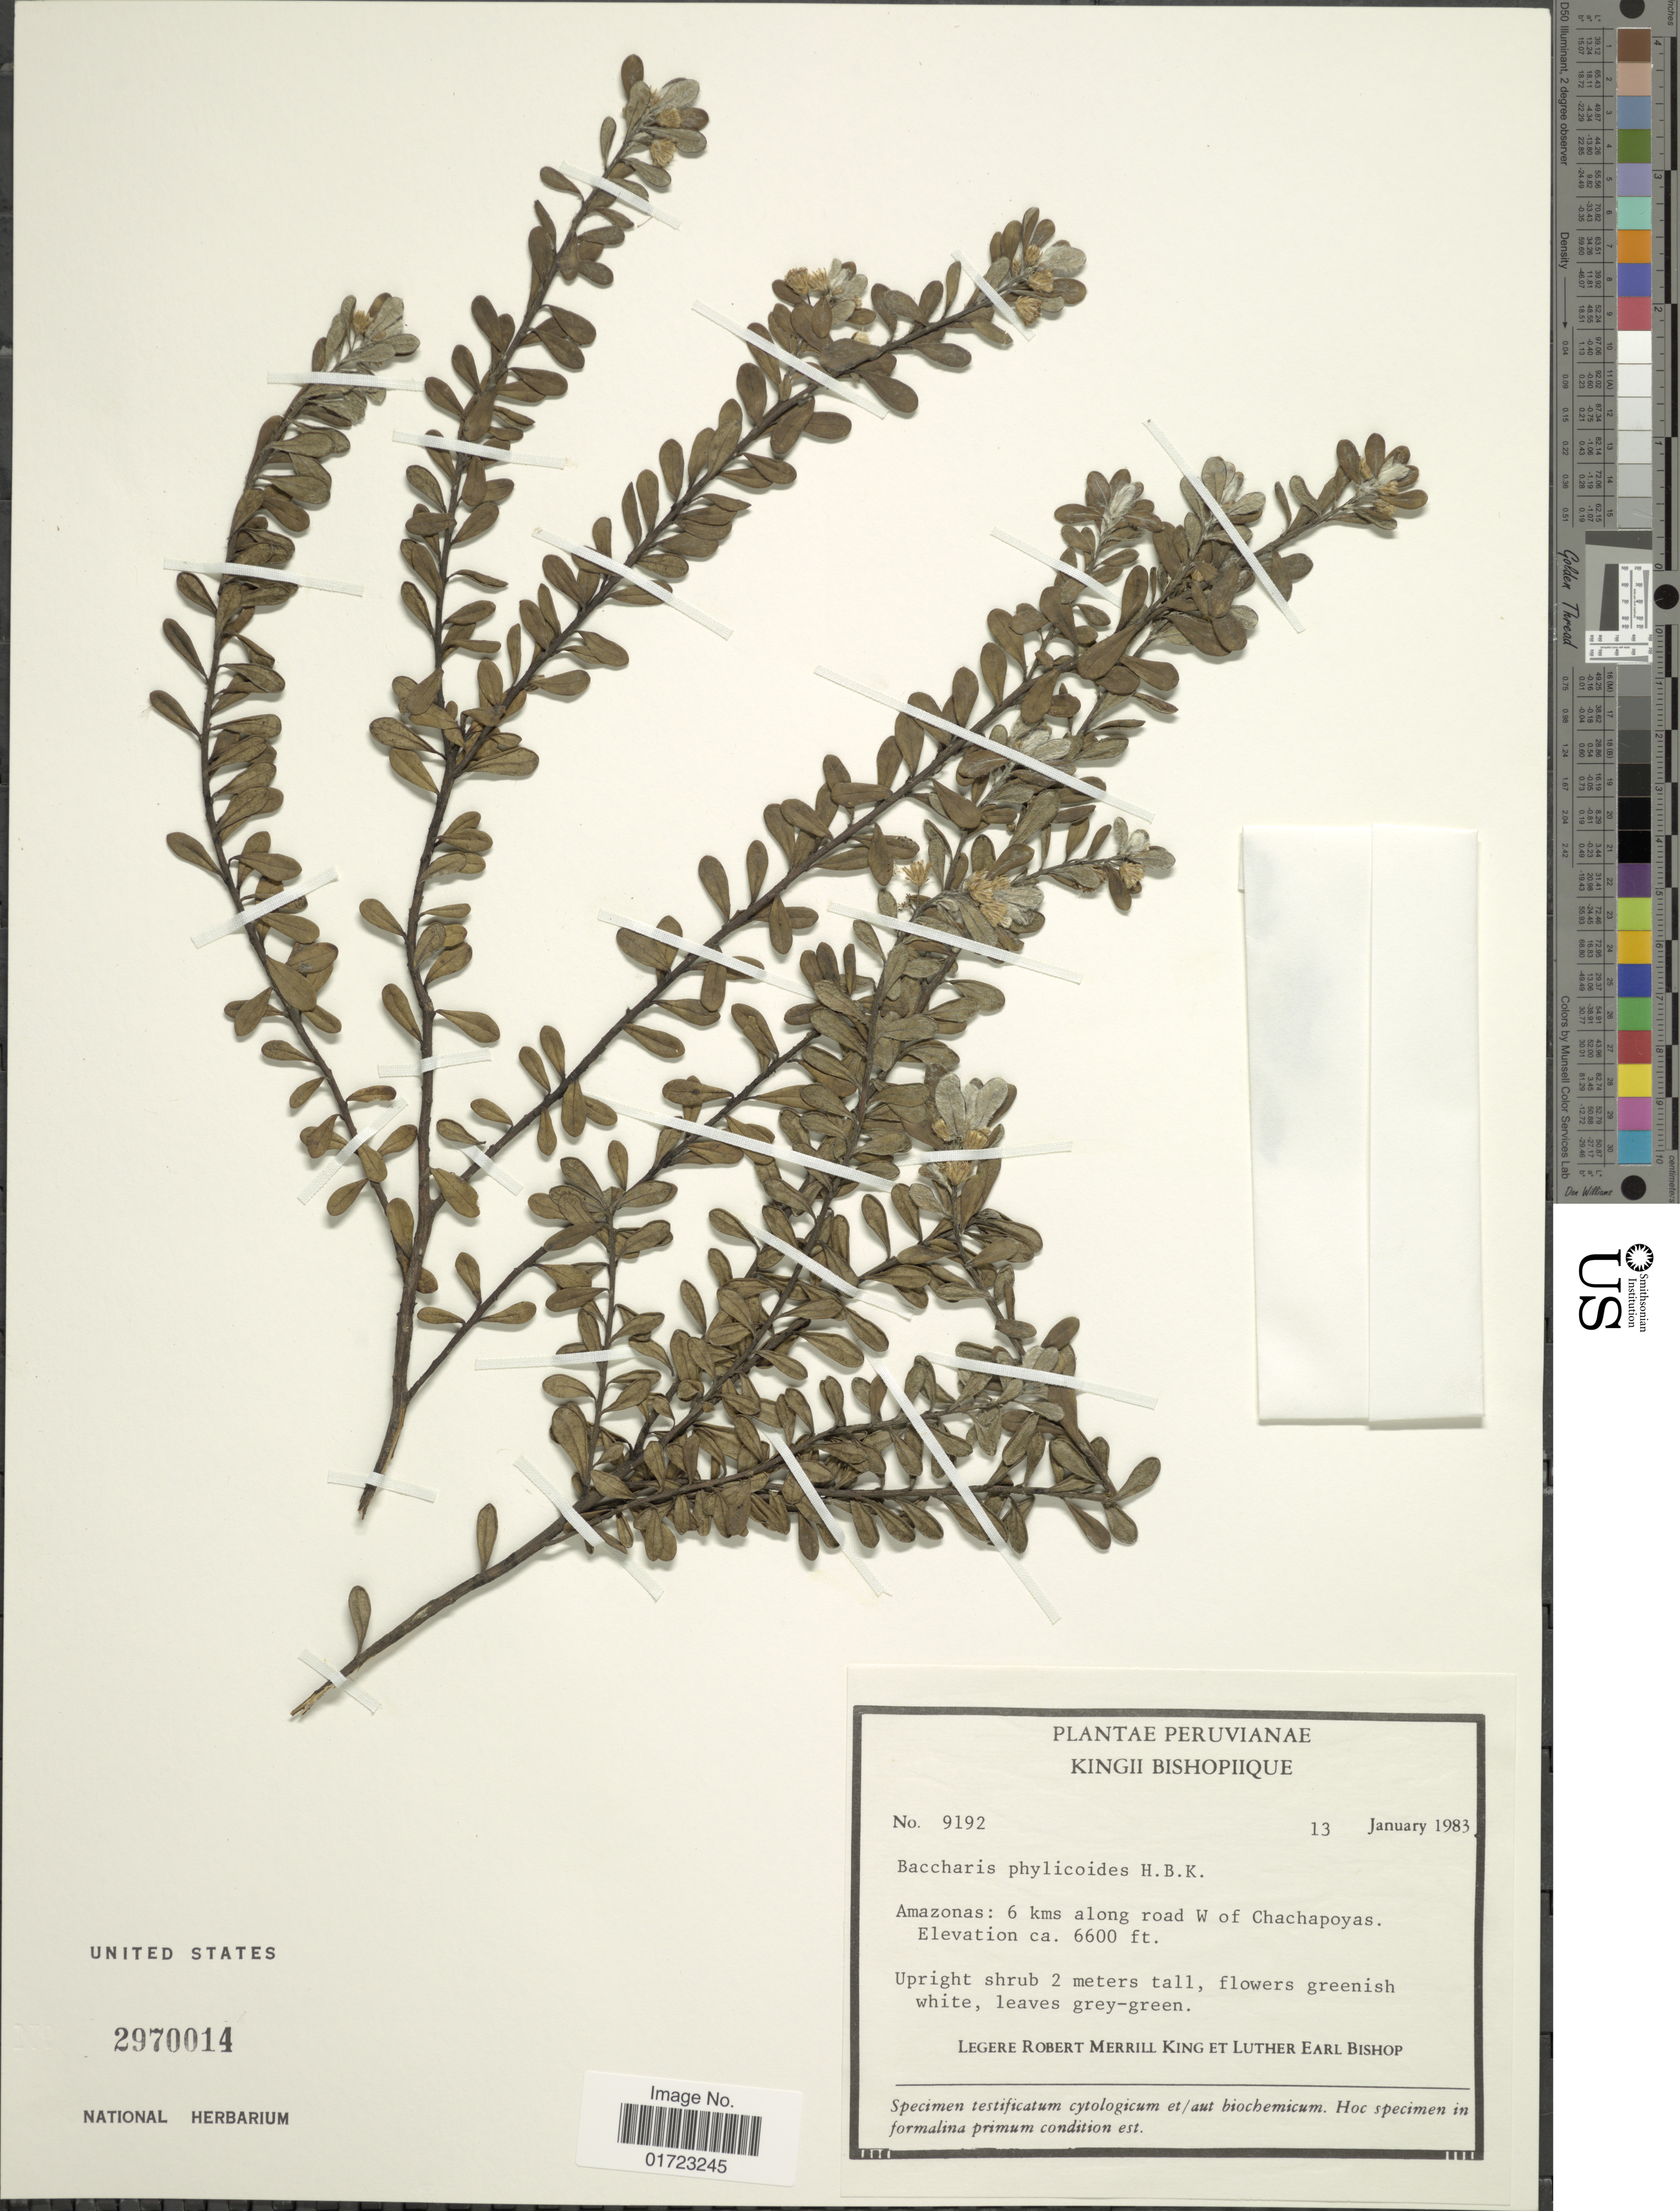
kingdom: Plantae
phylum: Tracheophyta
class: Magnoliopsida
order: Asterales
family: Asteraceae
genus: Baccharis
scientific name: Baccharis phylicoides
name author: Kunth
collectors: R. M. King & L. E. Bishop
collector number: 9192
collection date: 1983-01-13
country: Peru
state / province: Amazonas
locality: Amazonas: 6 kms along road W of Chachapoyas.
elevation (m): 2012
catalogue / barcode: US 2970014